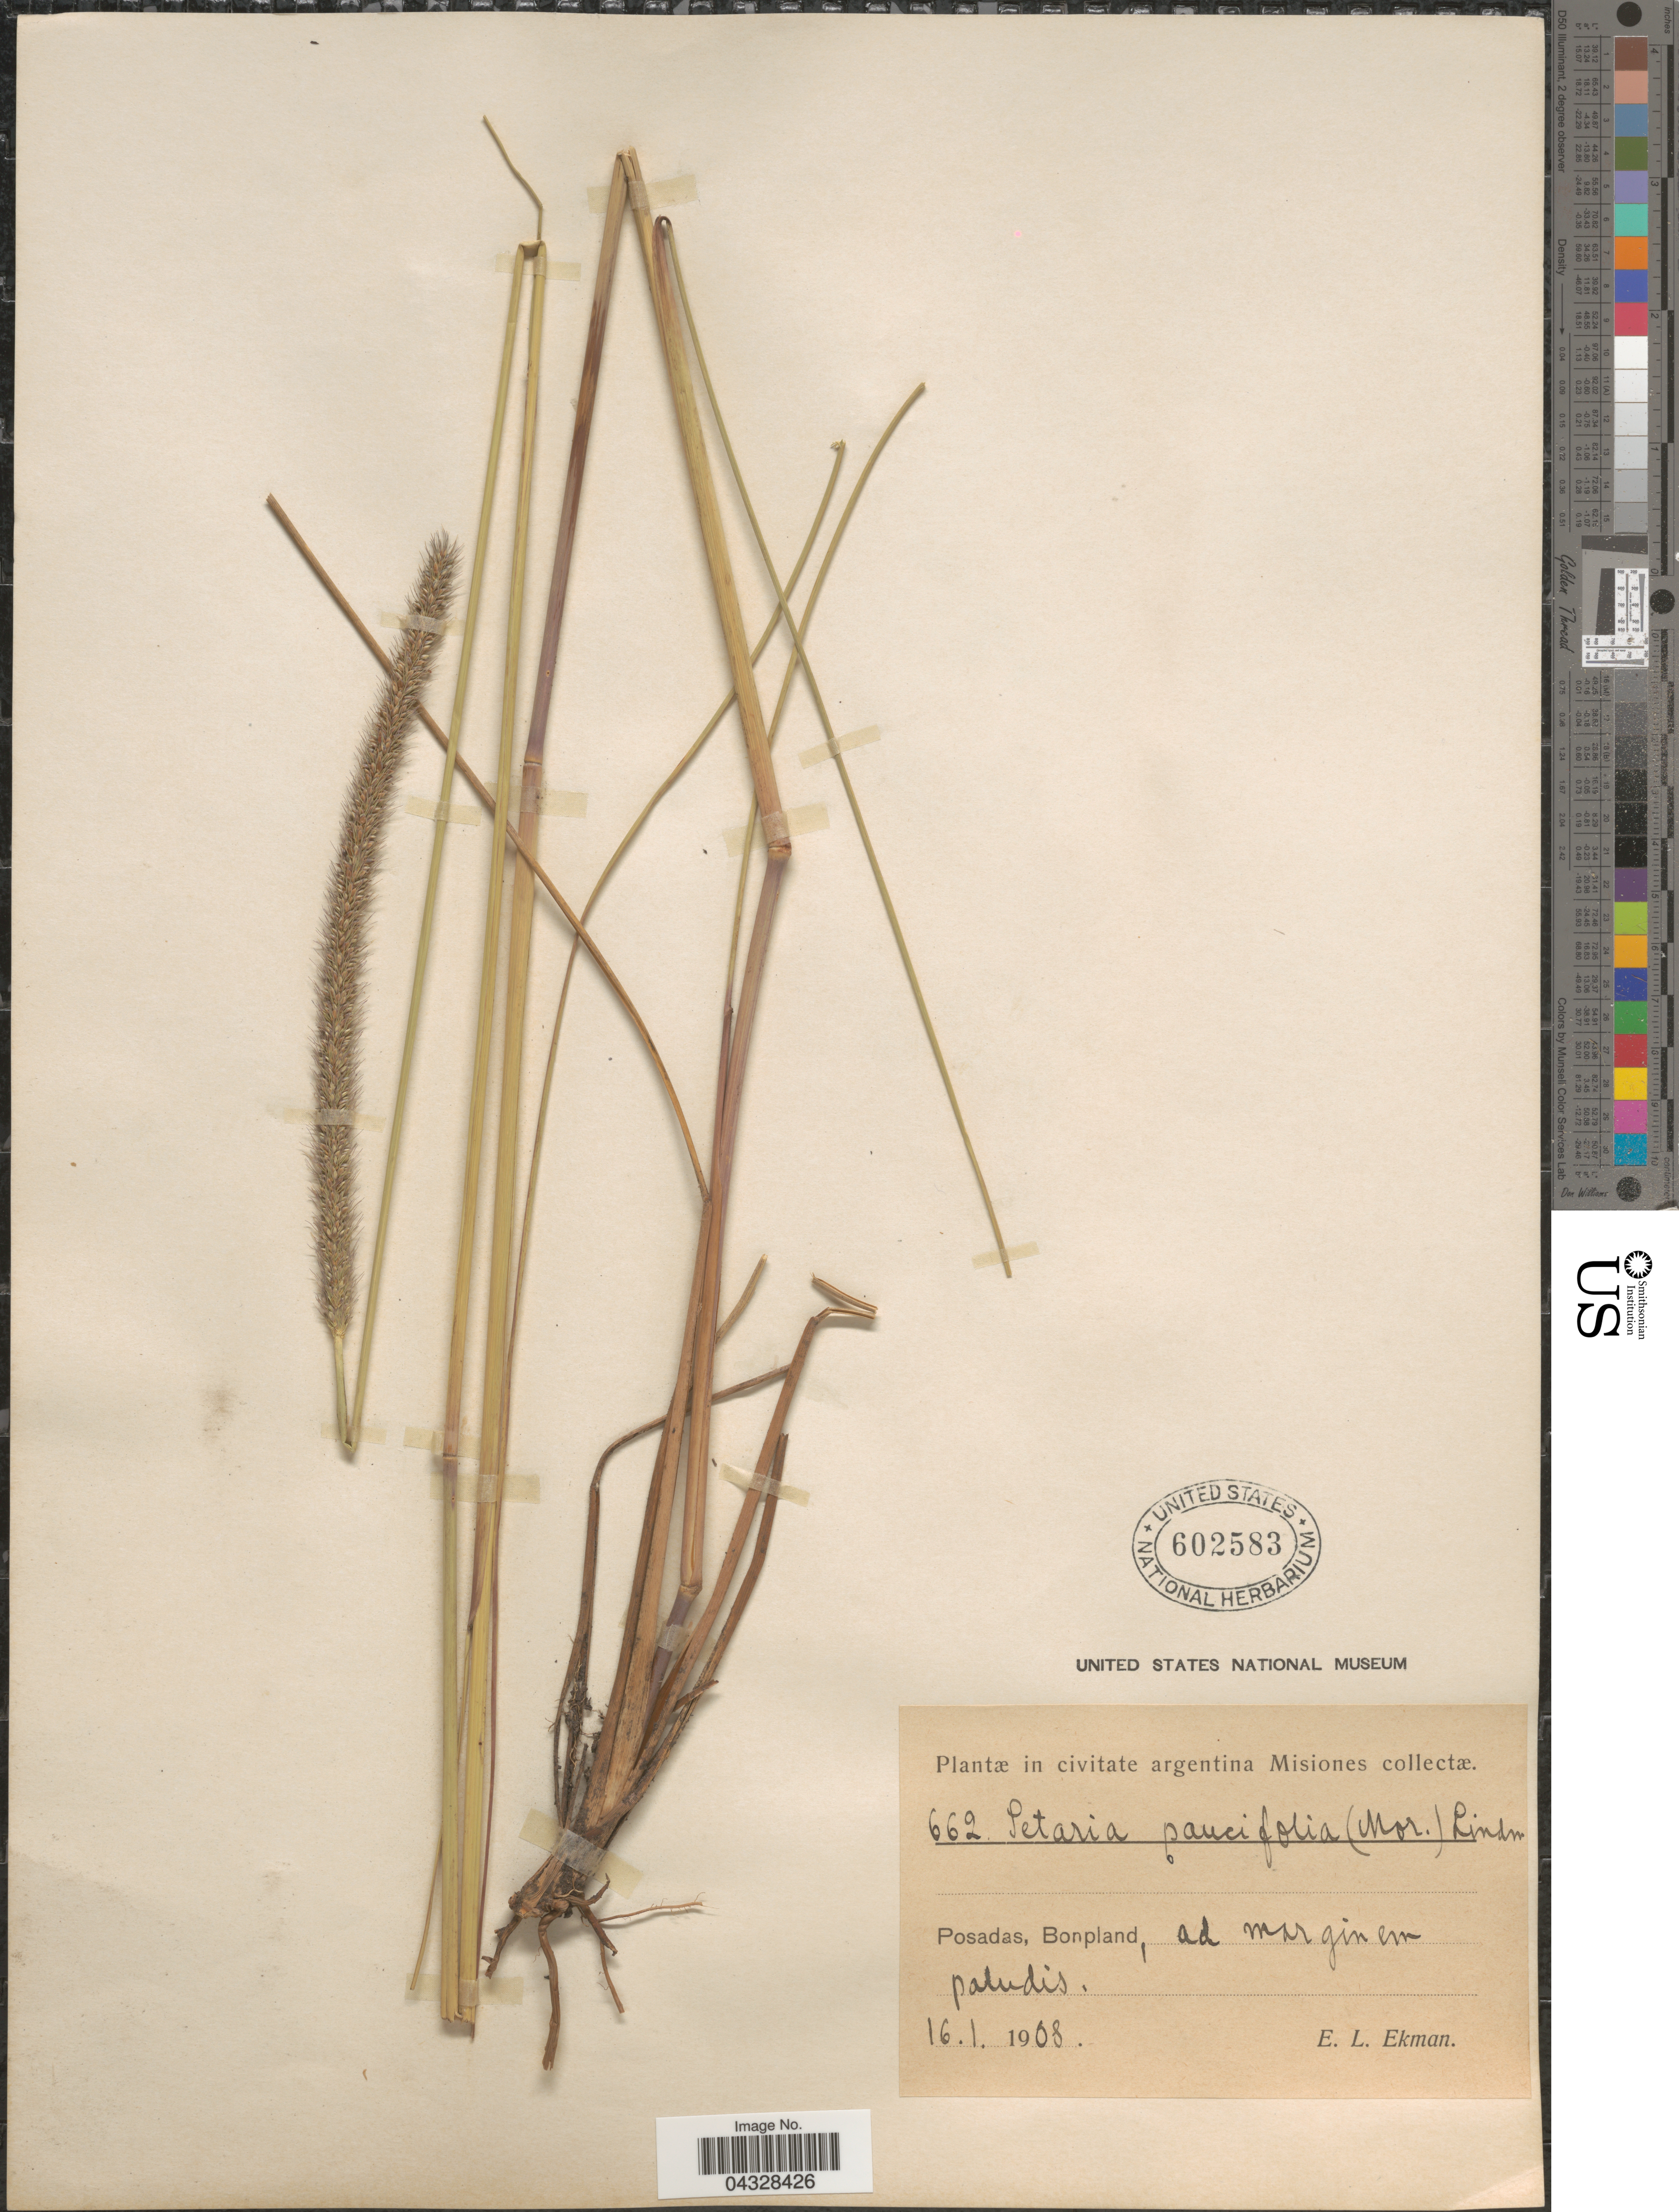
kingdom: Plantae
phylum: Tracheophyta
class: Liliopsida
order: Poales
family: Poaceae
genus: Setaria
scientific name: Setaria paucifolia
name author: (Morong) Lindm.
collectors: E. L. Ekman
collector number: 662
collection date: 1908-01-16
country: Argentina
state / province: Misiones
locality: In civitate argentina Misiones collectæ. Posadas, Bonpland, ad marginem paludis.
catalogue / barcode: US 602583